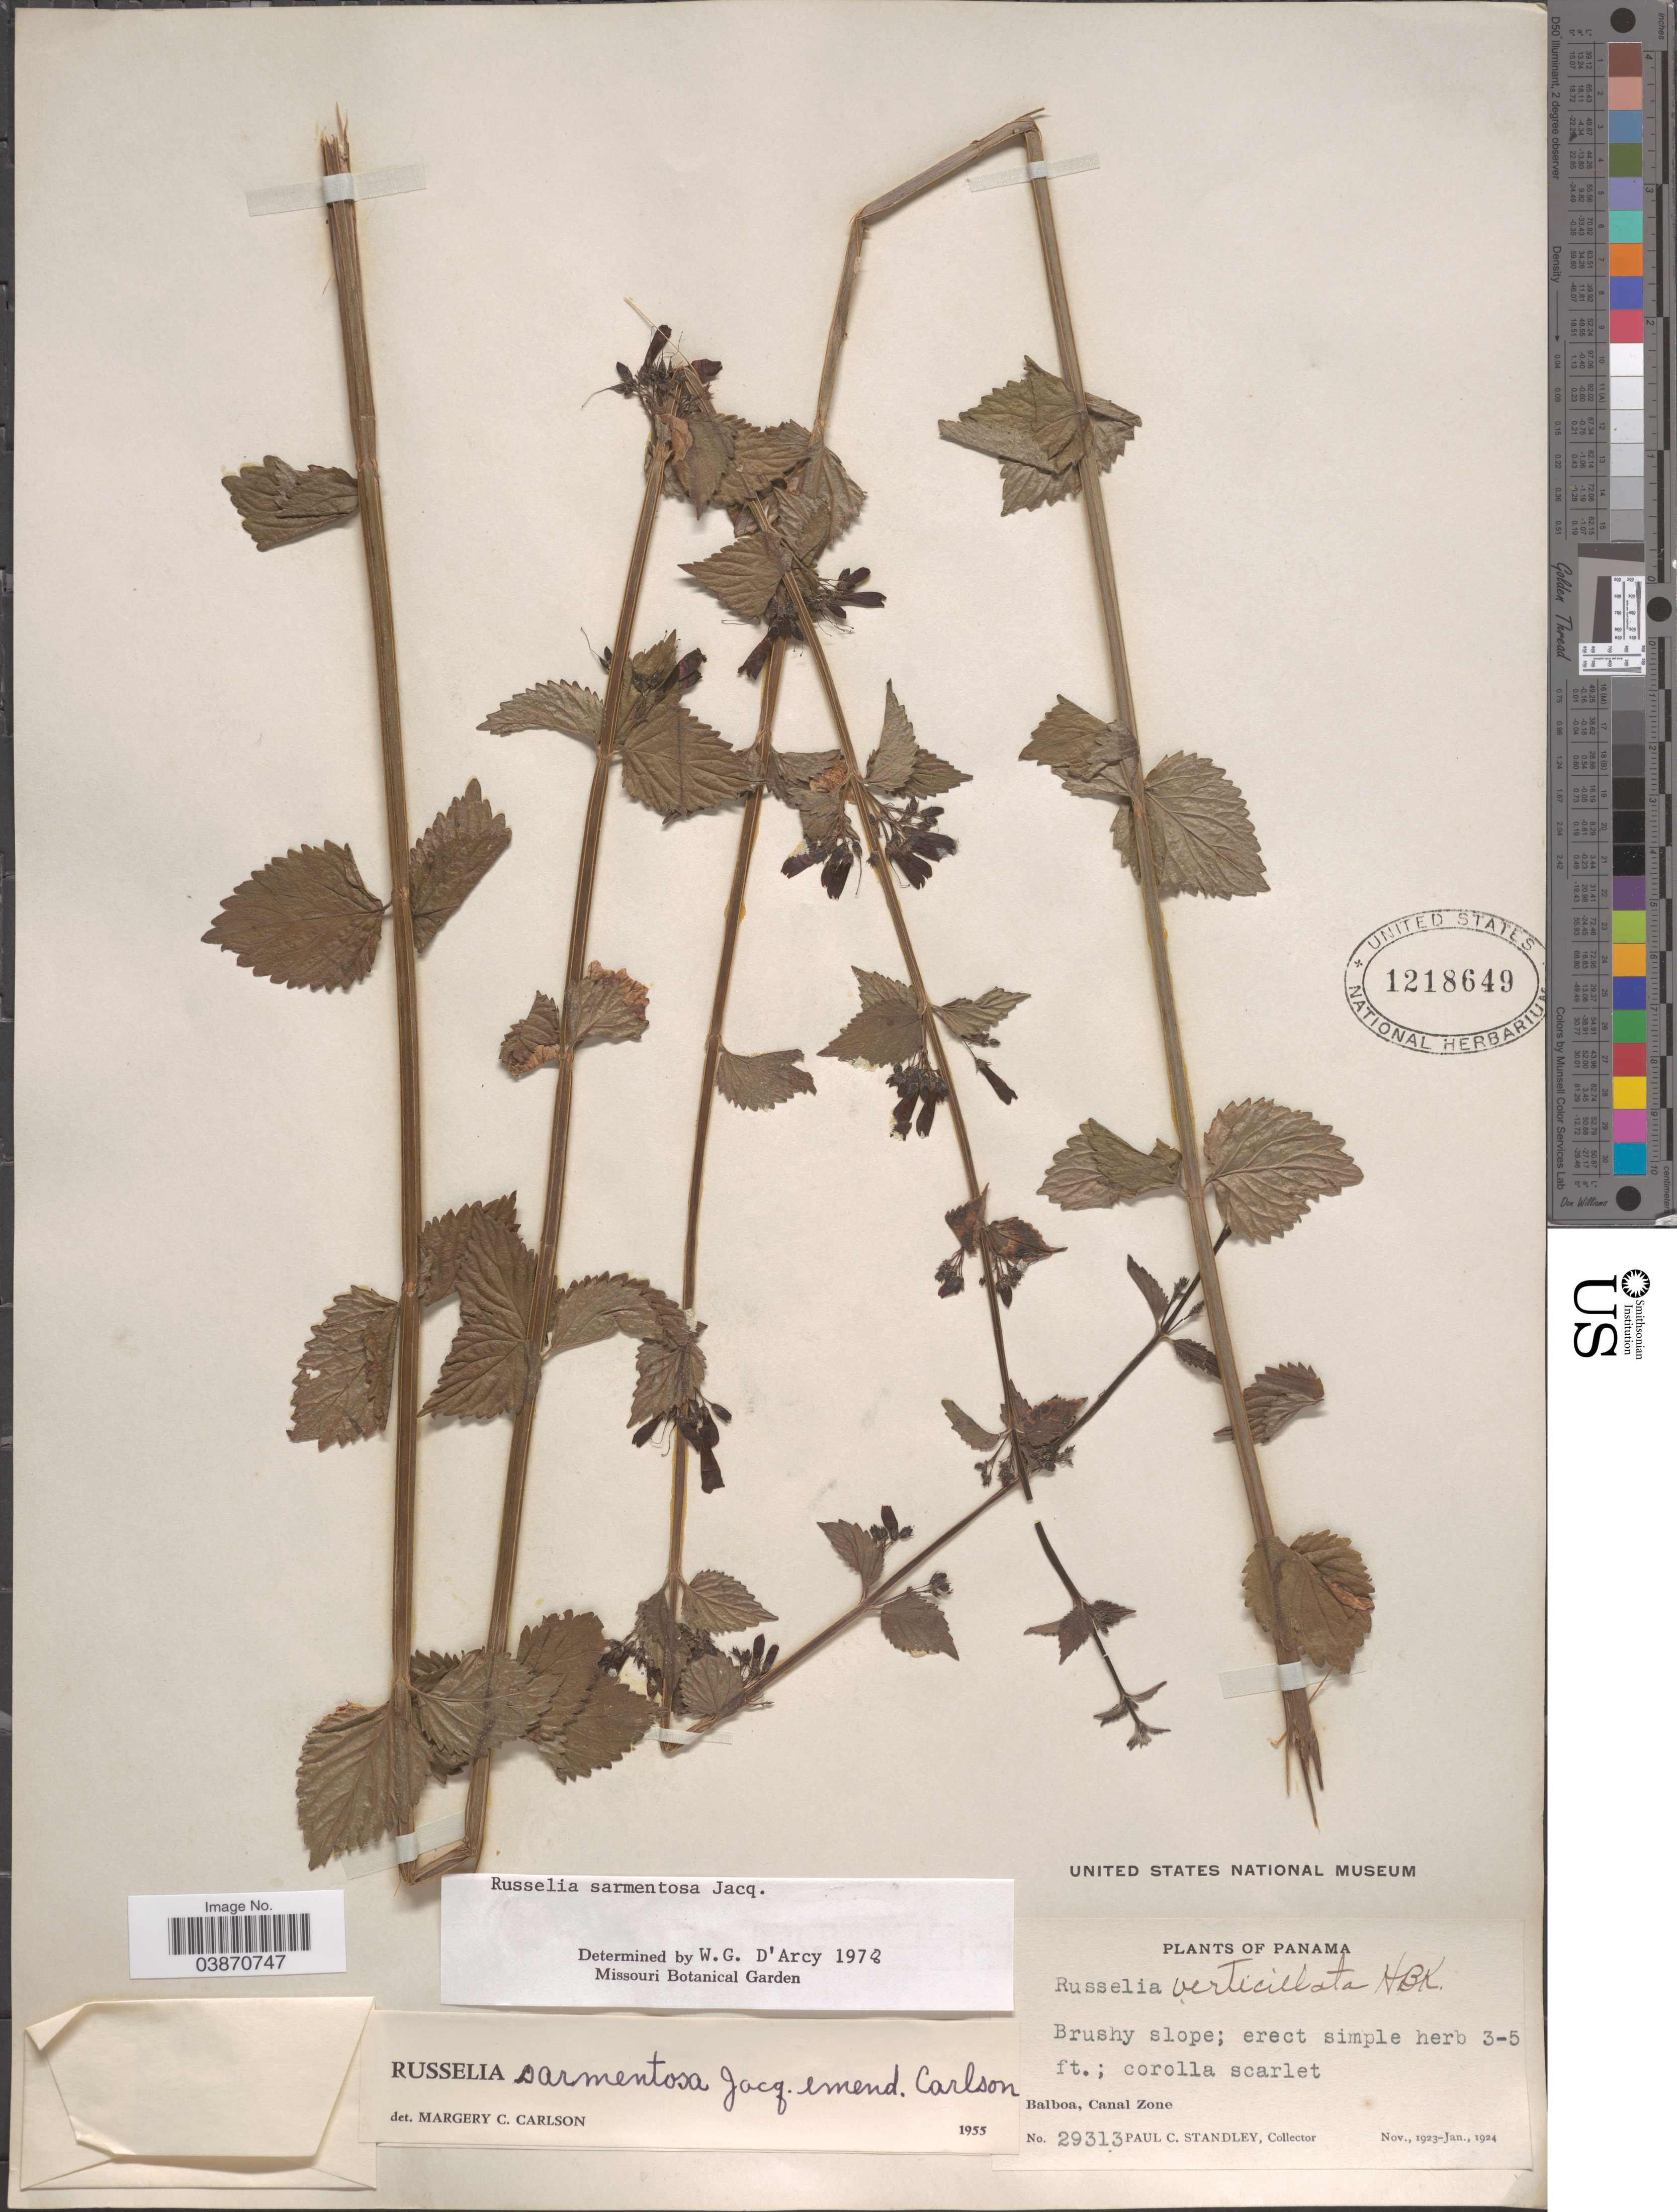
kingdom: Plantae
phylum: Tracheophyta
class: Magnoliopsida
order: Lamiales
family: Plantaginaceae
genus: Russelia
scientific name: Russelia sarmentosa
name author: Jacq.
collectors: P. C. Standley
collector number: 29313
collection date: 1923-11/1924-01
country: Panama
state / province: Colón / Panamá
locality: Balboa, Canal Zone.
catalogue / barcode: US 1218649